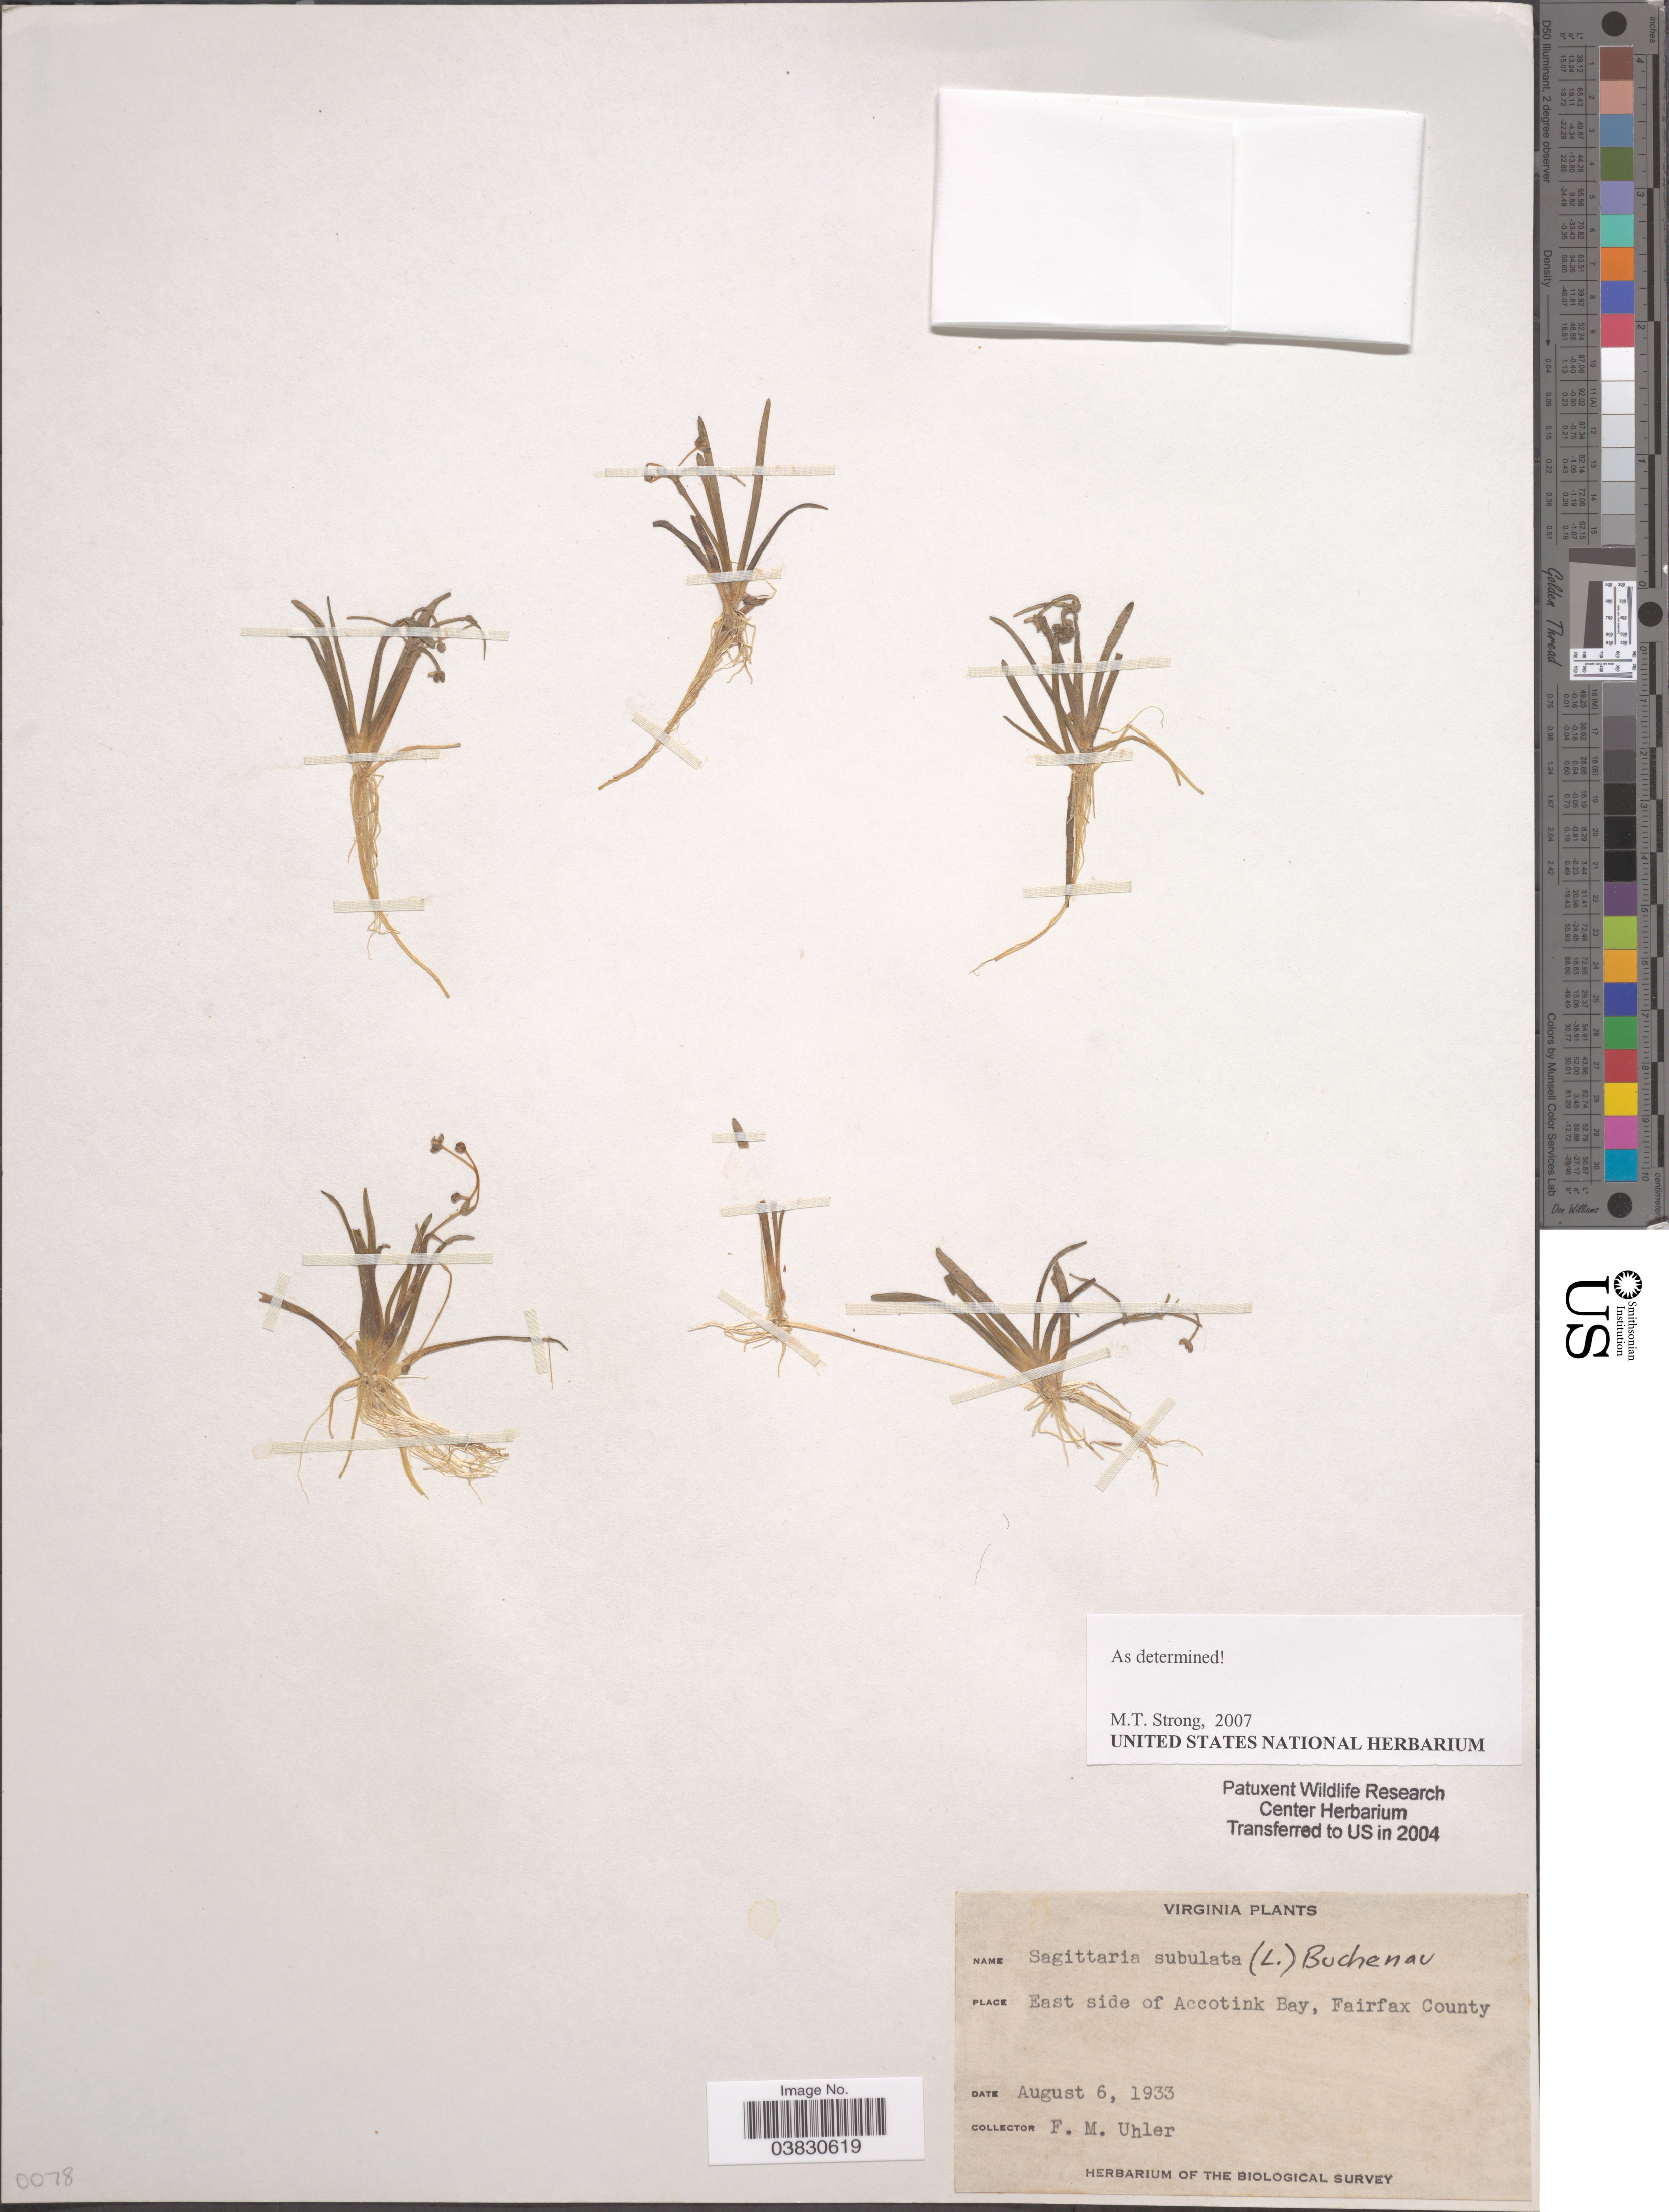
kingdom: Plantae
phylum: Tracheophyta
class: Liliopsida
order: Alismatales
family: Alismataceae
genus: Sagittaria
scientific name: Sagittaria subulata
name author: (L.) Buchenau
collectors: F. M. Uhler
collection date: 1933-08-06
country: United States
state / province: Virginia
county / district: Fairfax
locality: East side of Accotink Bay, Fairfax County.